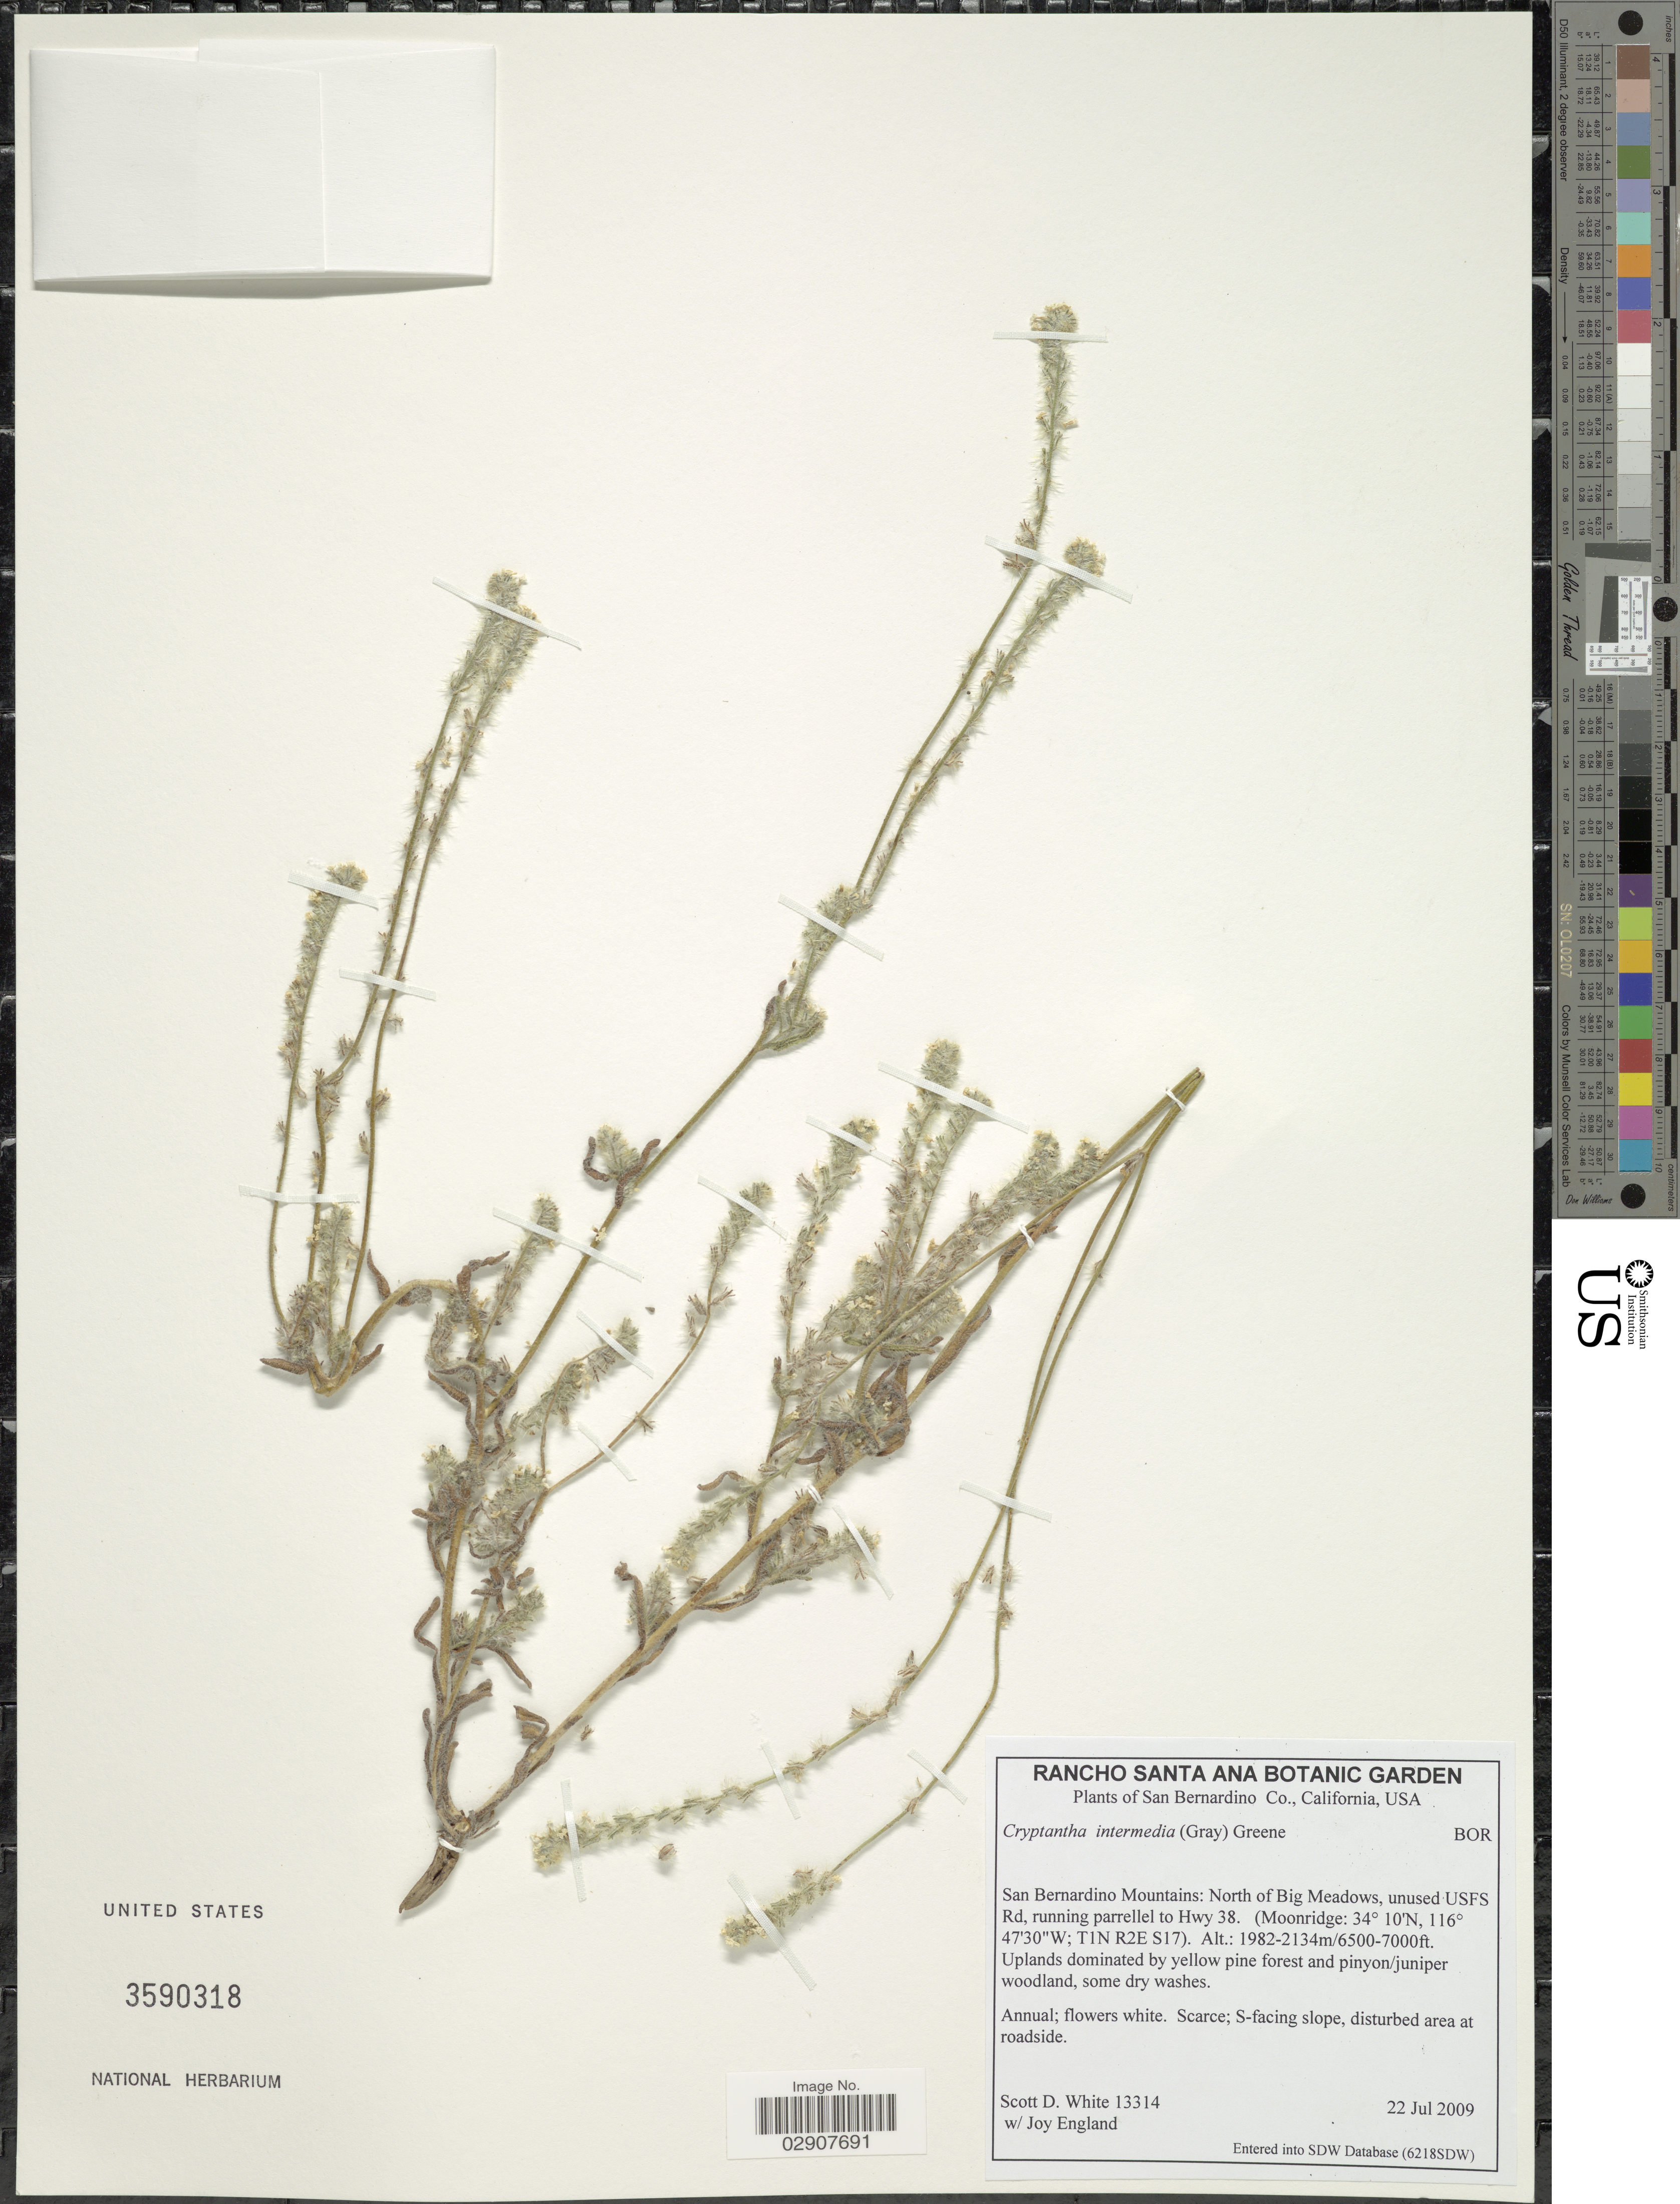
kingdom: Plantae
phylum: Tracheophyta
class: Magnoliopsida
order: Boraginales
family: Boraginaceae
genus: Cryptantha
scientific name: Cryptantha intermedia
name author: (A. Gray) Greene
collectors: S. White & J. England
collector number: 13314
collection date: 2009-07-22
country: United States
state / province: California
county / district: San Bernardino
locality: San Bernardino Co., San Bernardino Mountains: North of Big Meadows, unused USFS Rd, running parrellel to Hwy 38, (T1N R2E S17).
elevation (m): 1982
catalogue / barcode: US 3590318